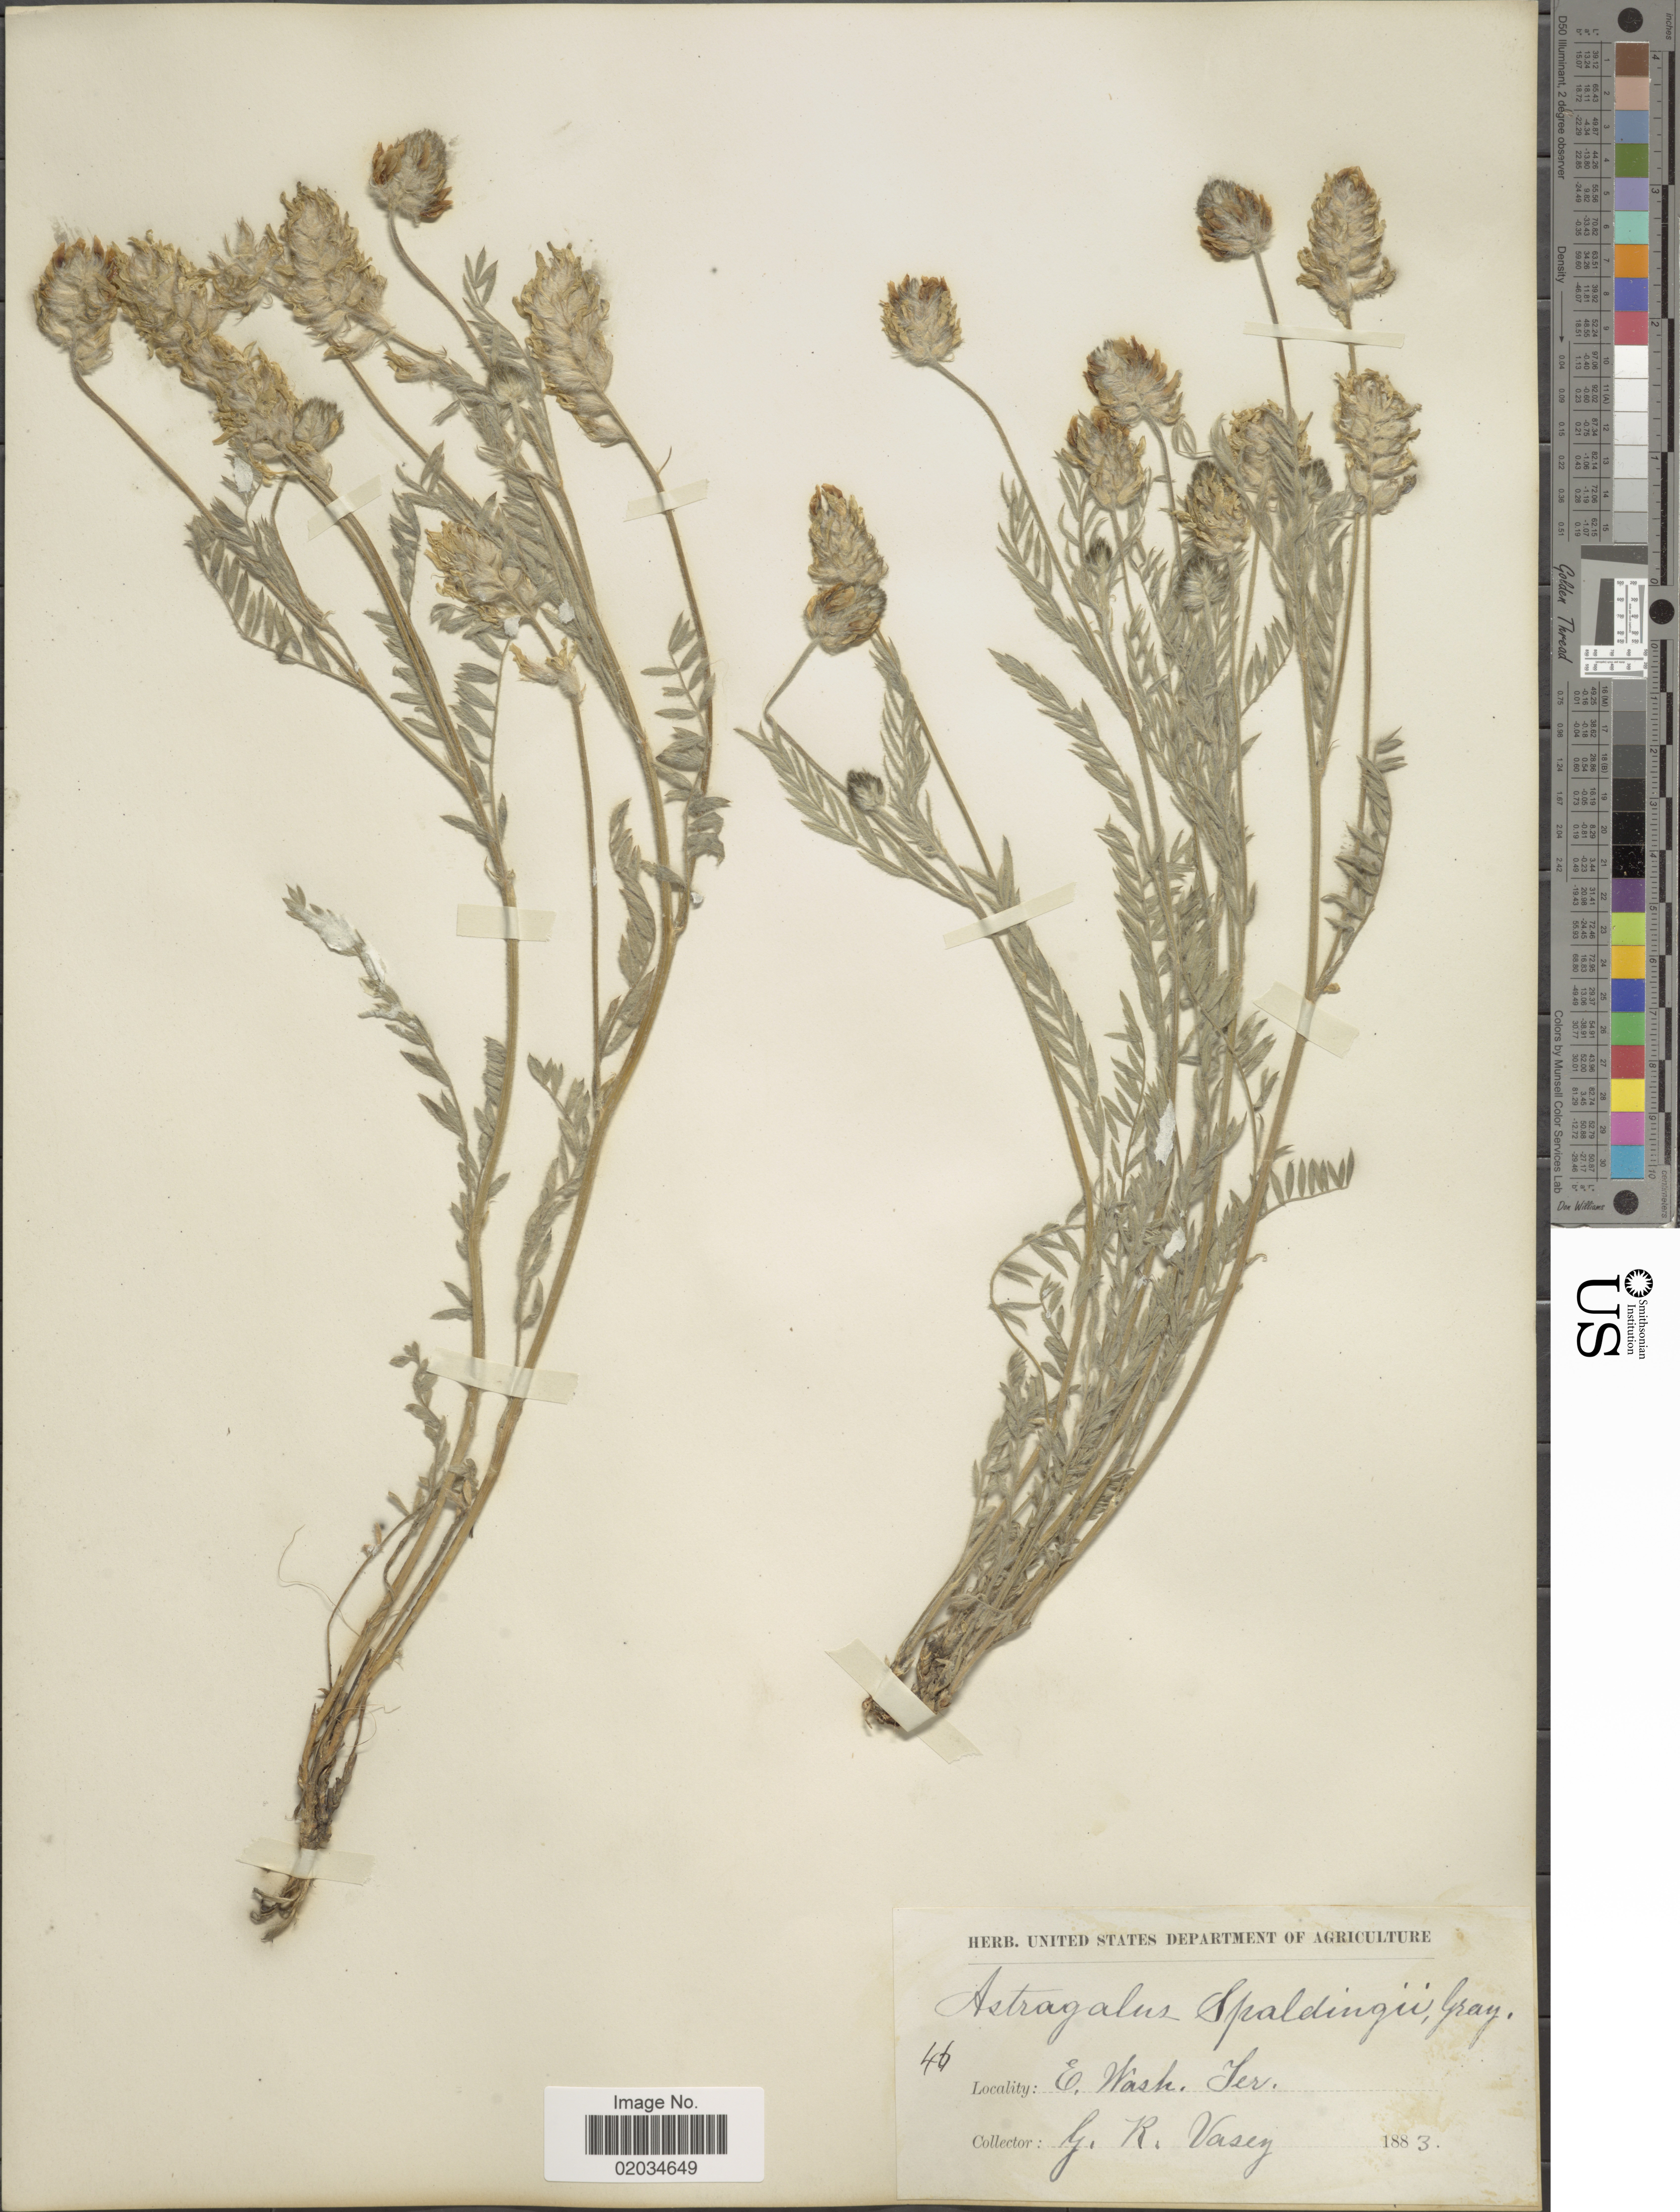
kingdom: Plantae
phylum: Tracheophyta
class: Magnoliopsida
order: Fabales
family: Fabaceae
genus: Astragalus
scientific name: Astragalus spaldingii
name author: A. Gray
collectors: G. R. Vasey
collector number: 46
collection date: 1883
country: United States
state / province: Washington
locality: E. Wash. Terr.